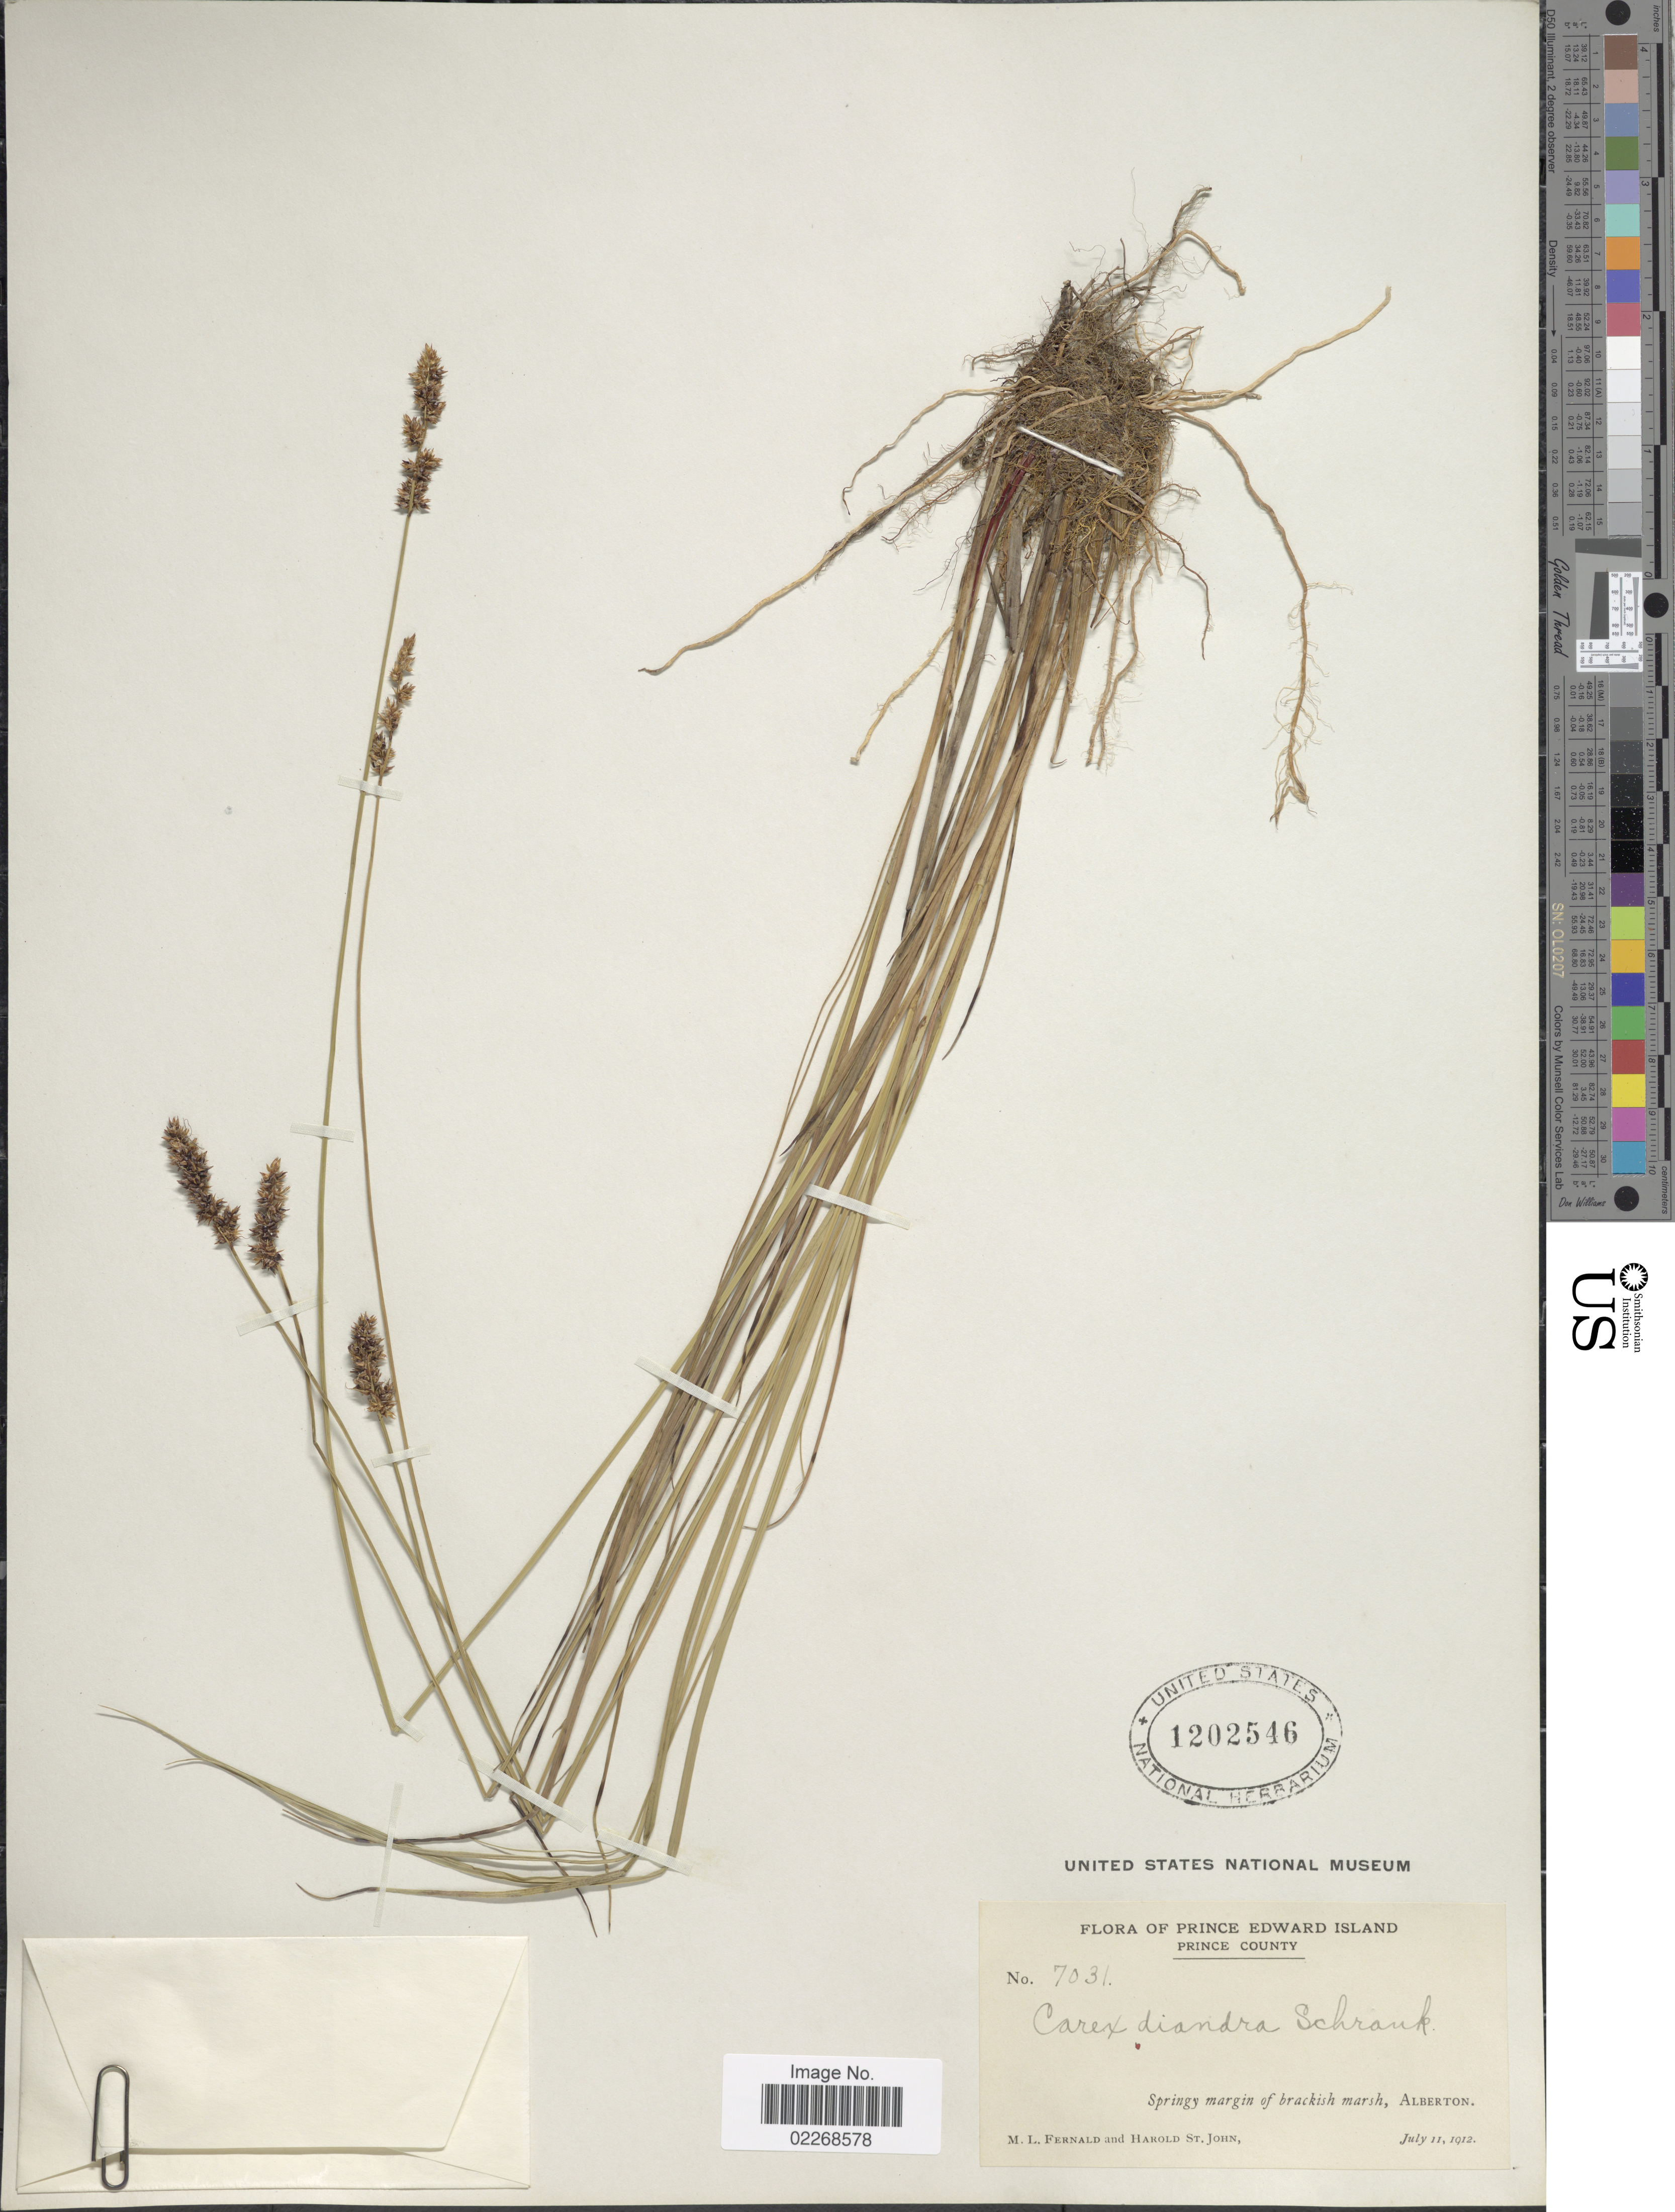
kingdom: Plantae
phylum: Tracheophyta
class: Liliopsida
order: Poales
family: Cyperaceae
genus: Carex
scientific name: Carex diandra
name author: Schrank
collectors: M. L. Fernald & H. St. John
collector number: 7031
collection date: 1912-07-11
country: Canada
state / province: Prince Edward Island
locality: Prince County, springy margin of brackish marsh, Alberton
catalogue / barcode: US 1202546